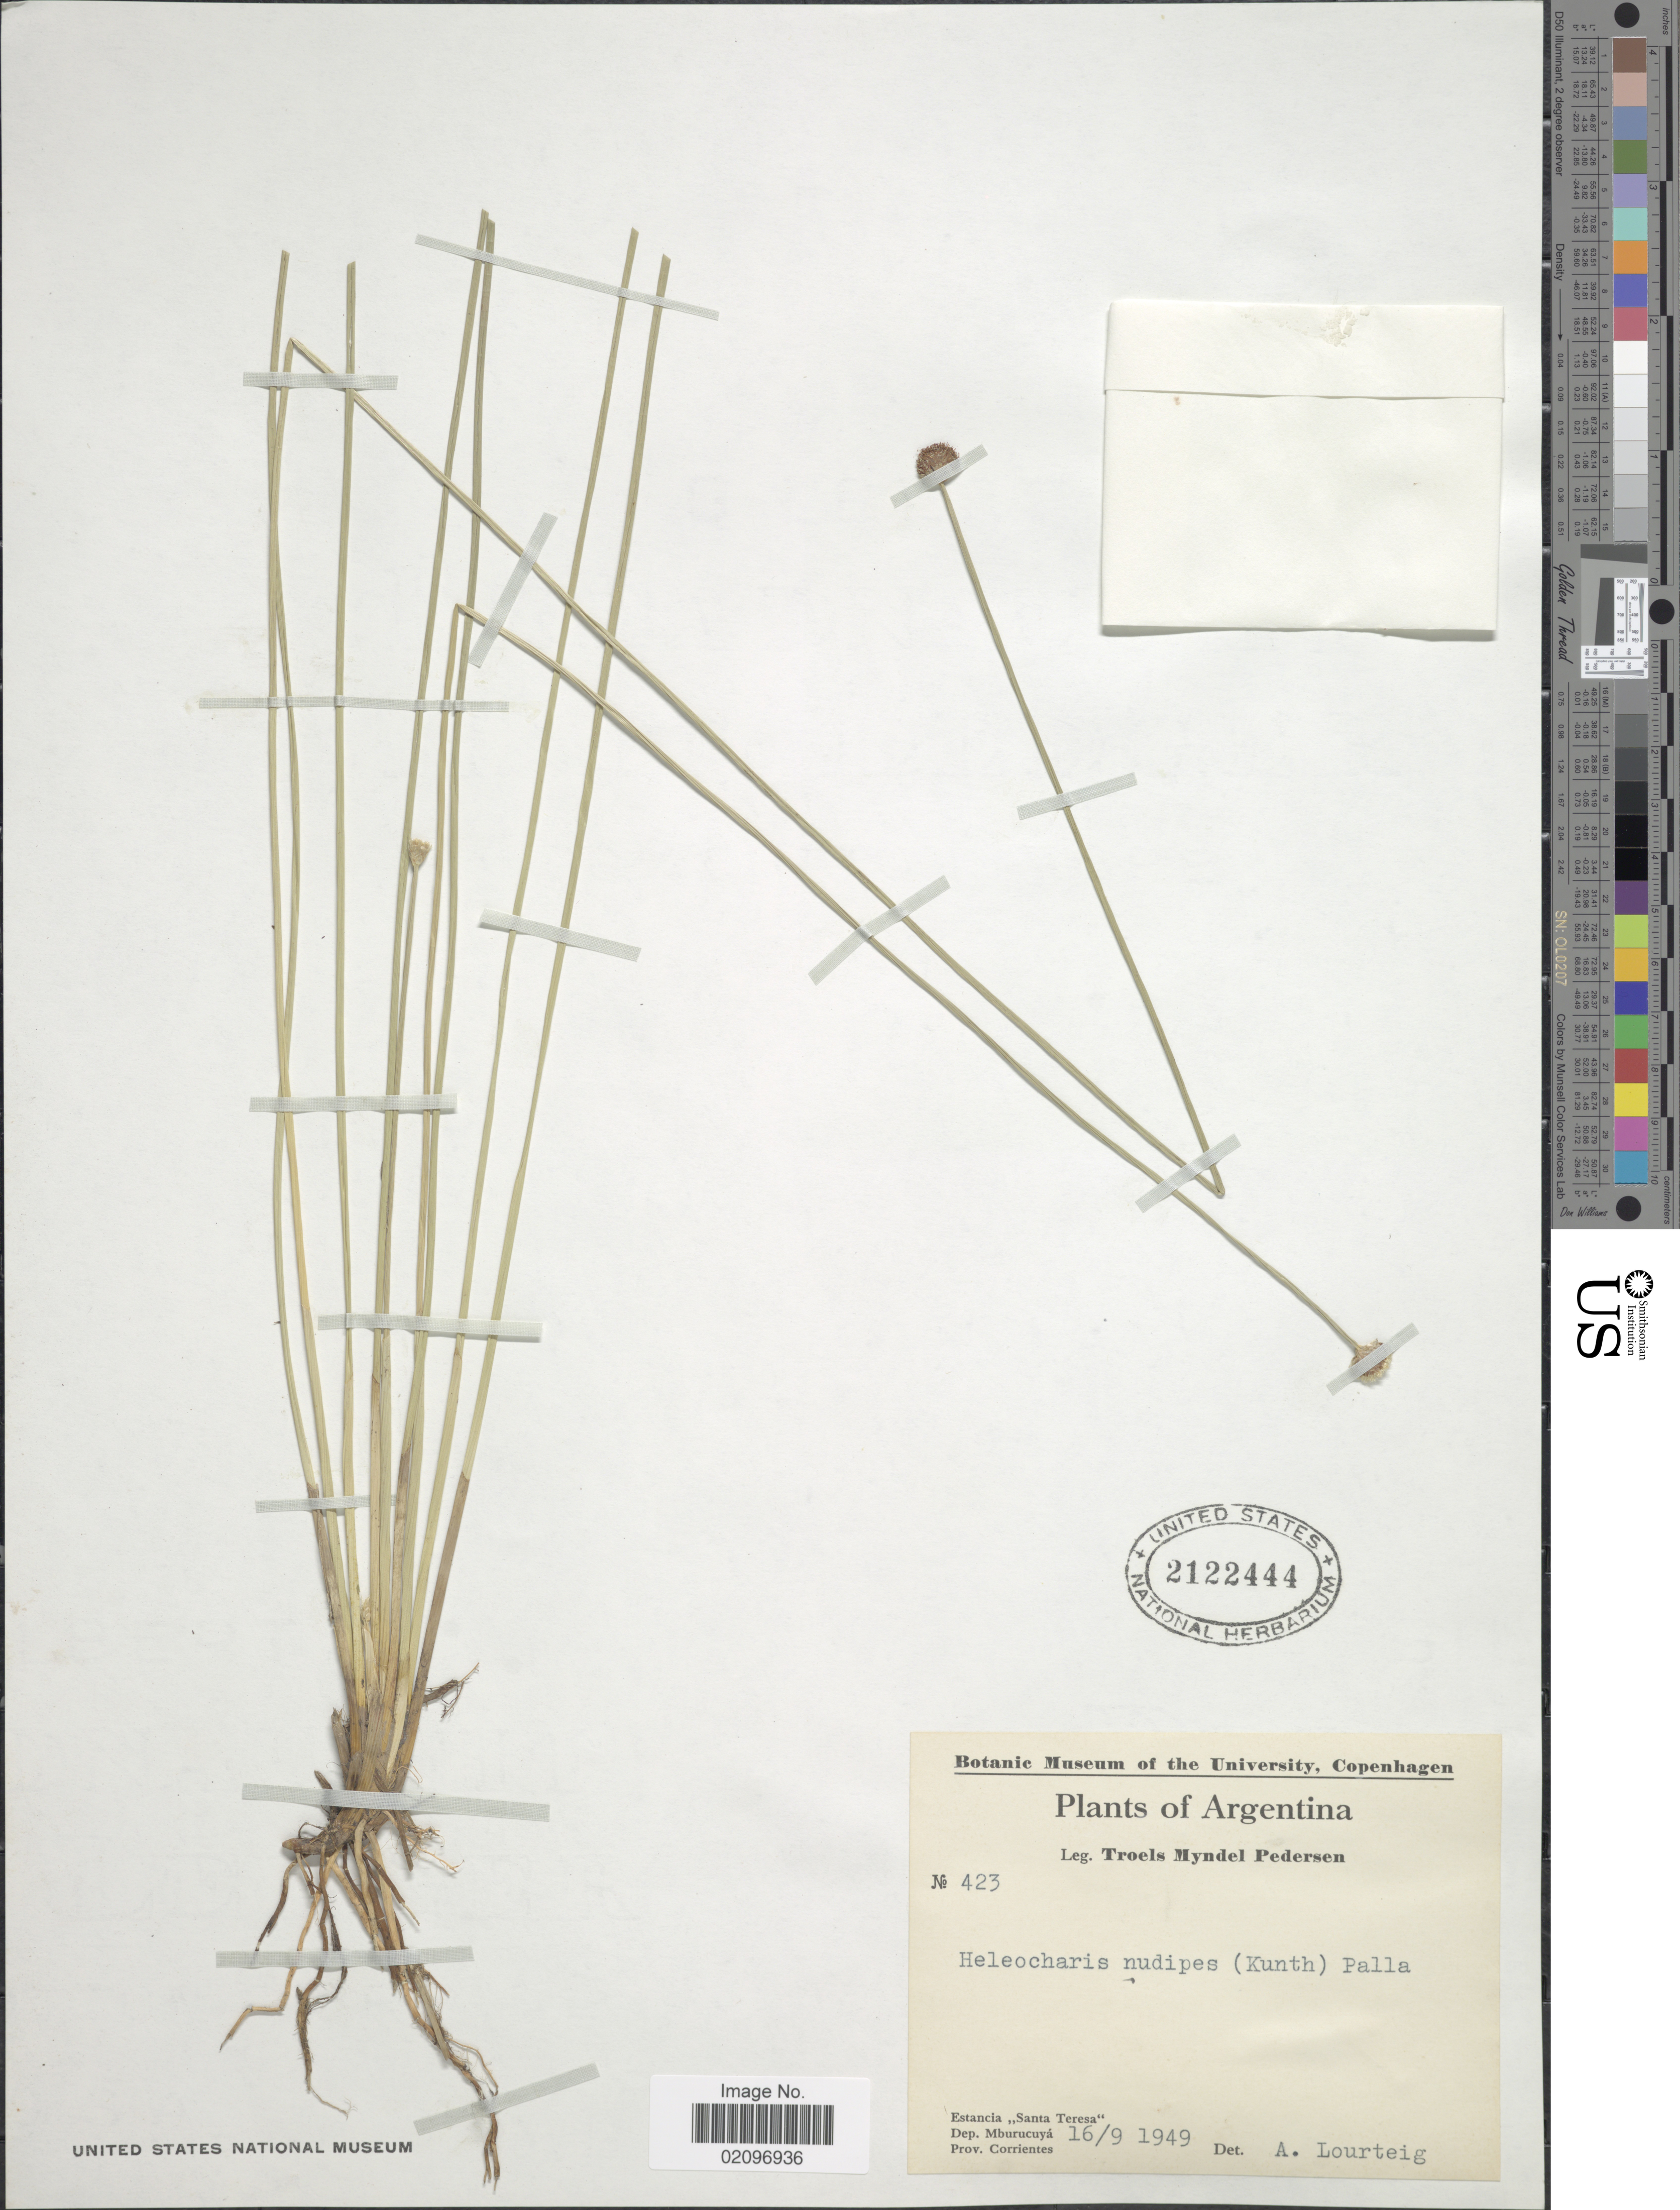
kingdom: Plantae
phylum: Tracheophyta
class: Liliopsida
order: Poales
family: Cyperaceae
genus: Eleocharis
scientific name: Eleocharis nudipes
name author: (Kunth) Palla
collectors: T. Pederson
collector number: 423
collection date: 1949-09-16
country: Argentina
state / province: Corrientes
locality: Estancia "Santa Teresa", Dep. Mburucuya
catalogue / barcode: US 2122444